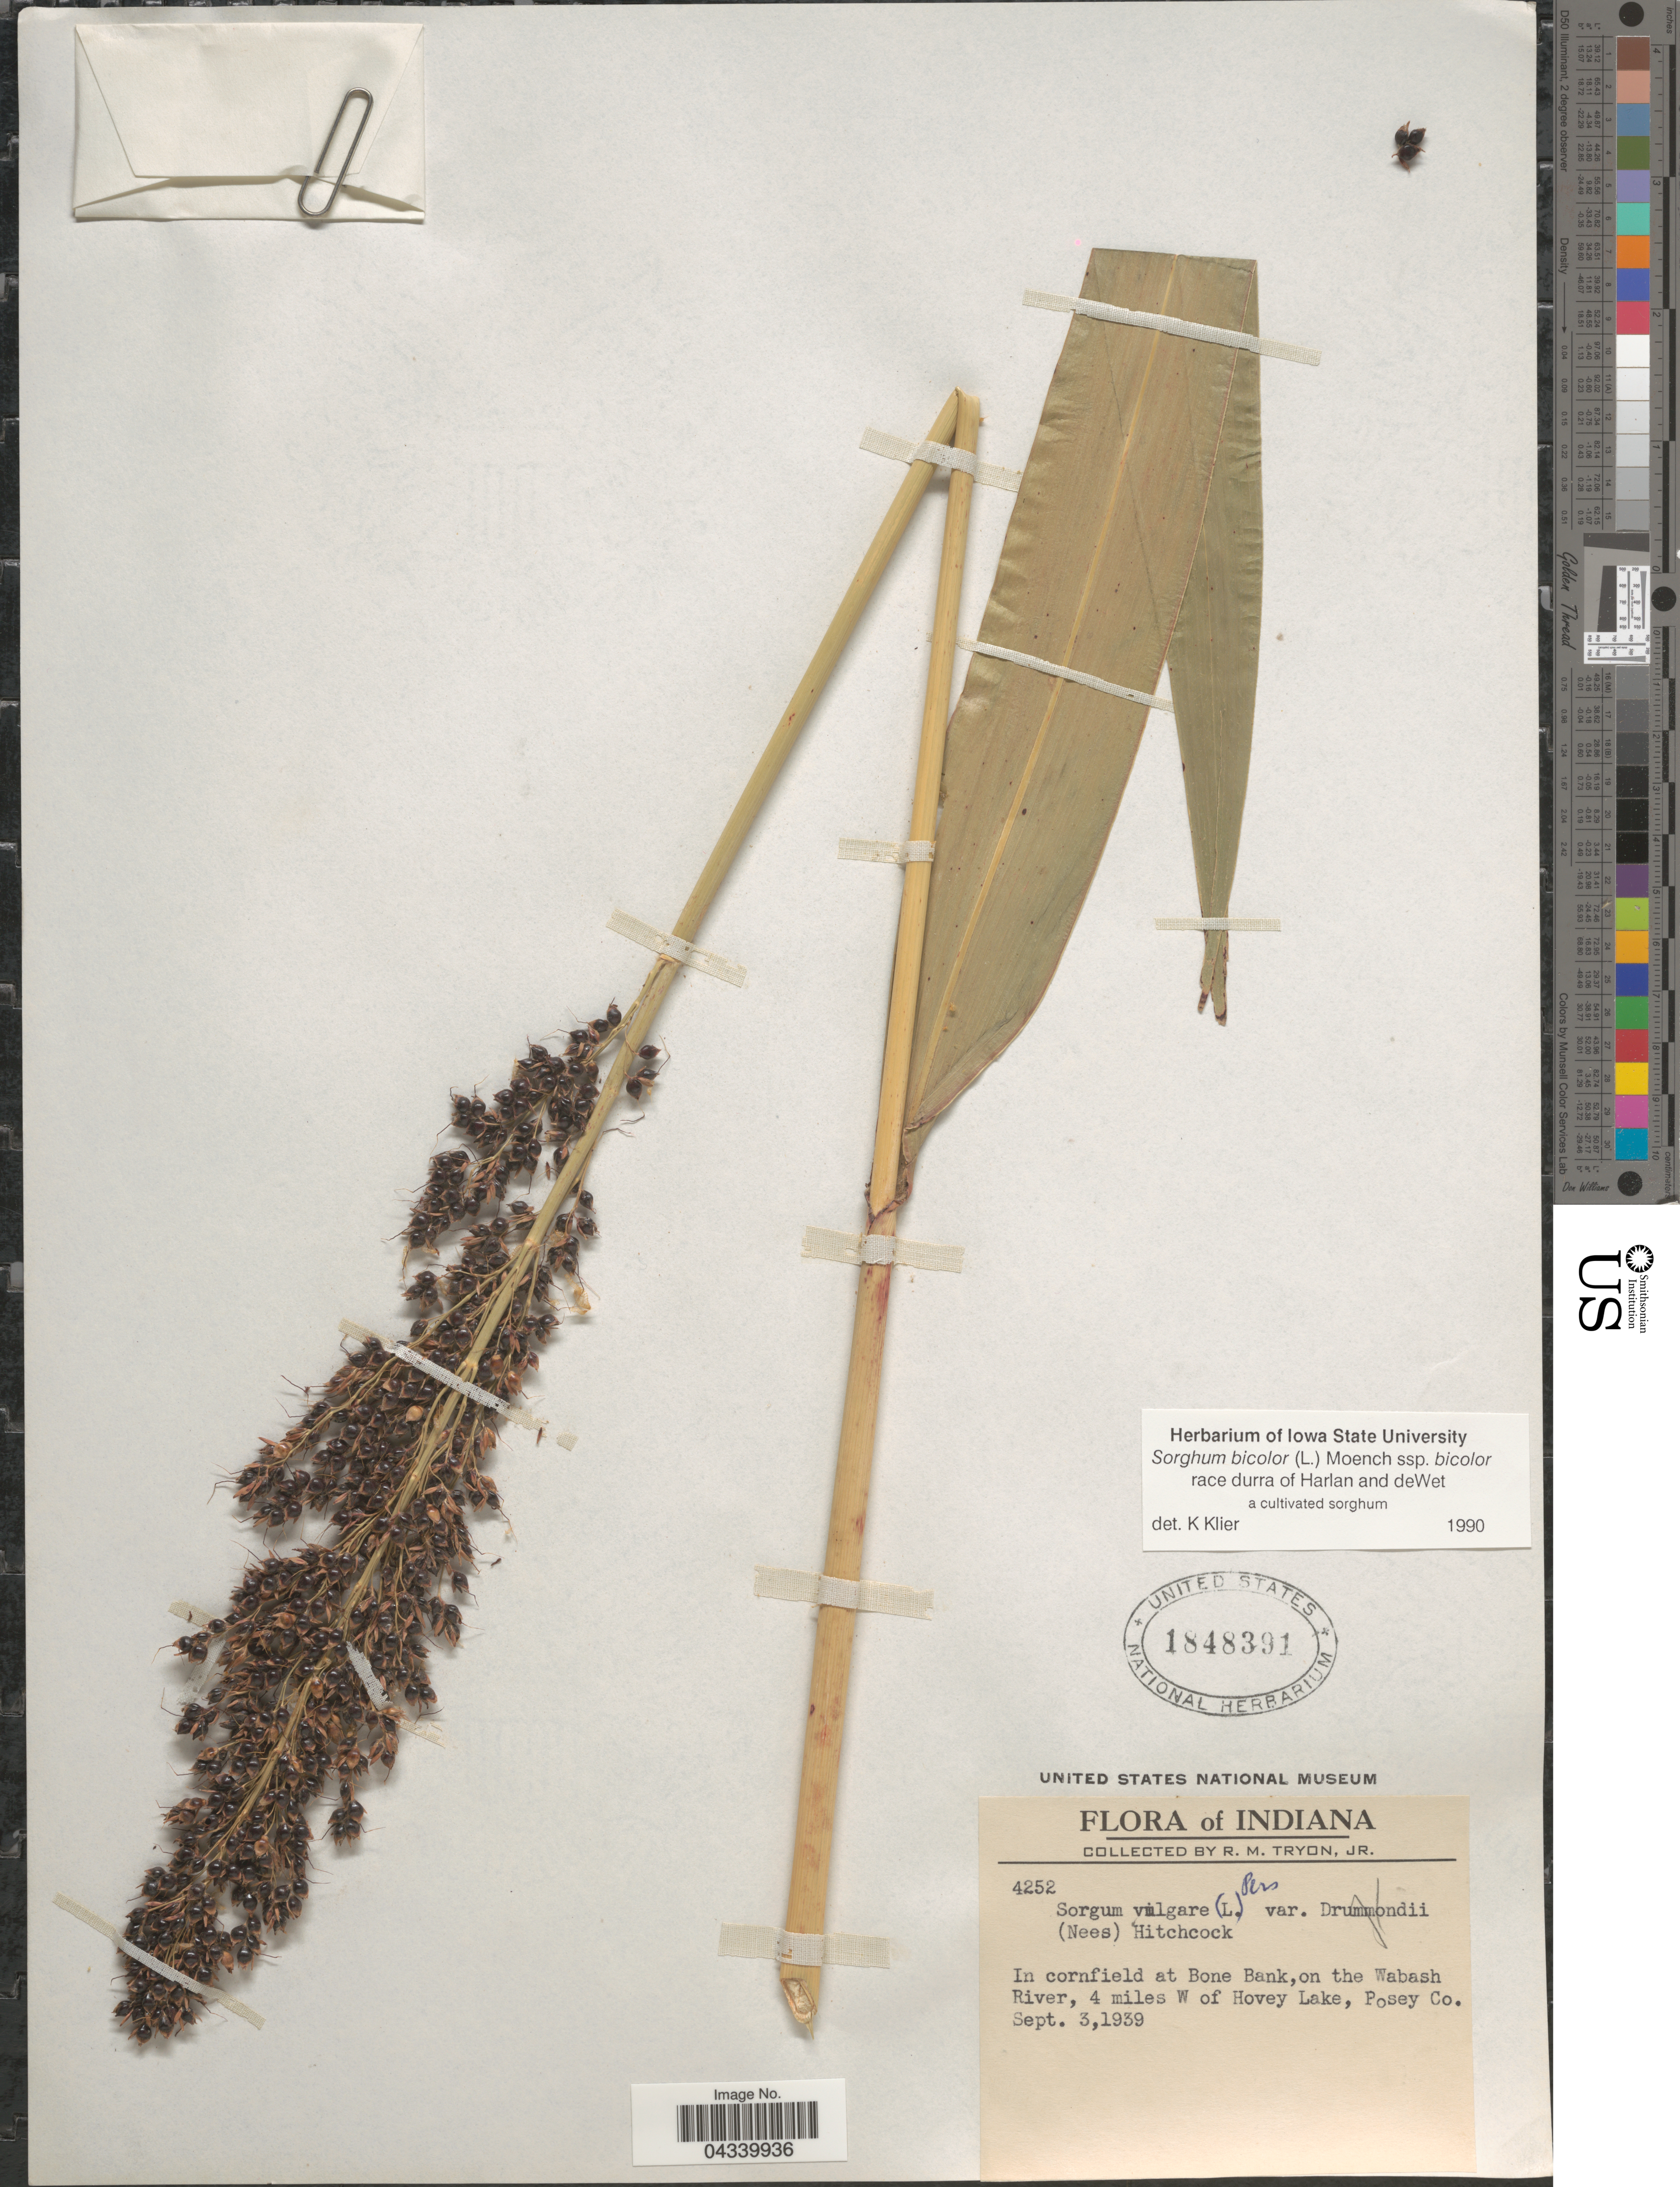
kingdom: Plantae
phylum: Tracheophyta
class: Liliopsida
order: Poales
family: Poaceae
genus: Sorghum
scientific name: Sorghum bicolor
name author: (L.) Moench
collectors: R. Tryon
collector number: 4252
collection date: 1939-09-03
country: United States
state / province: Indiana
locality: In cornfield at Bone Bank, on the Wabash River, 4 miles W of Hovey Lake, Posey Co.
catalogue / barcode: US 1848391